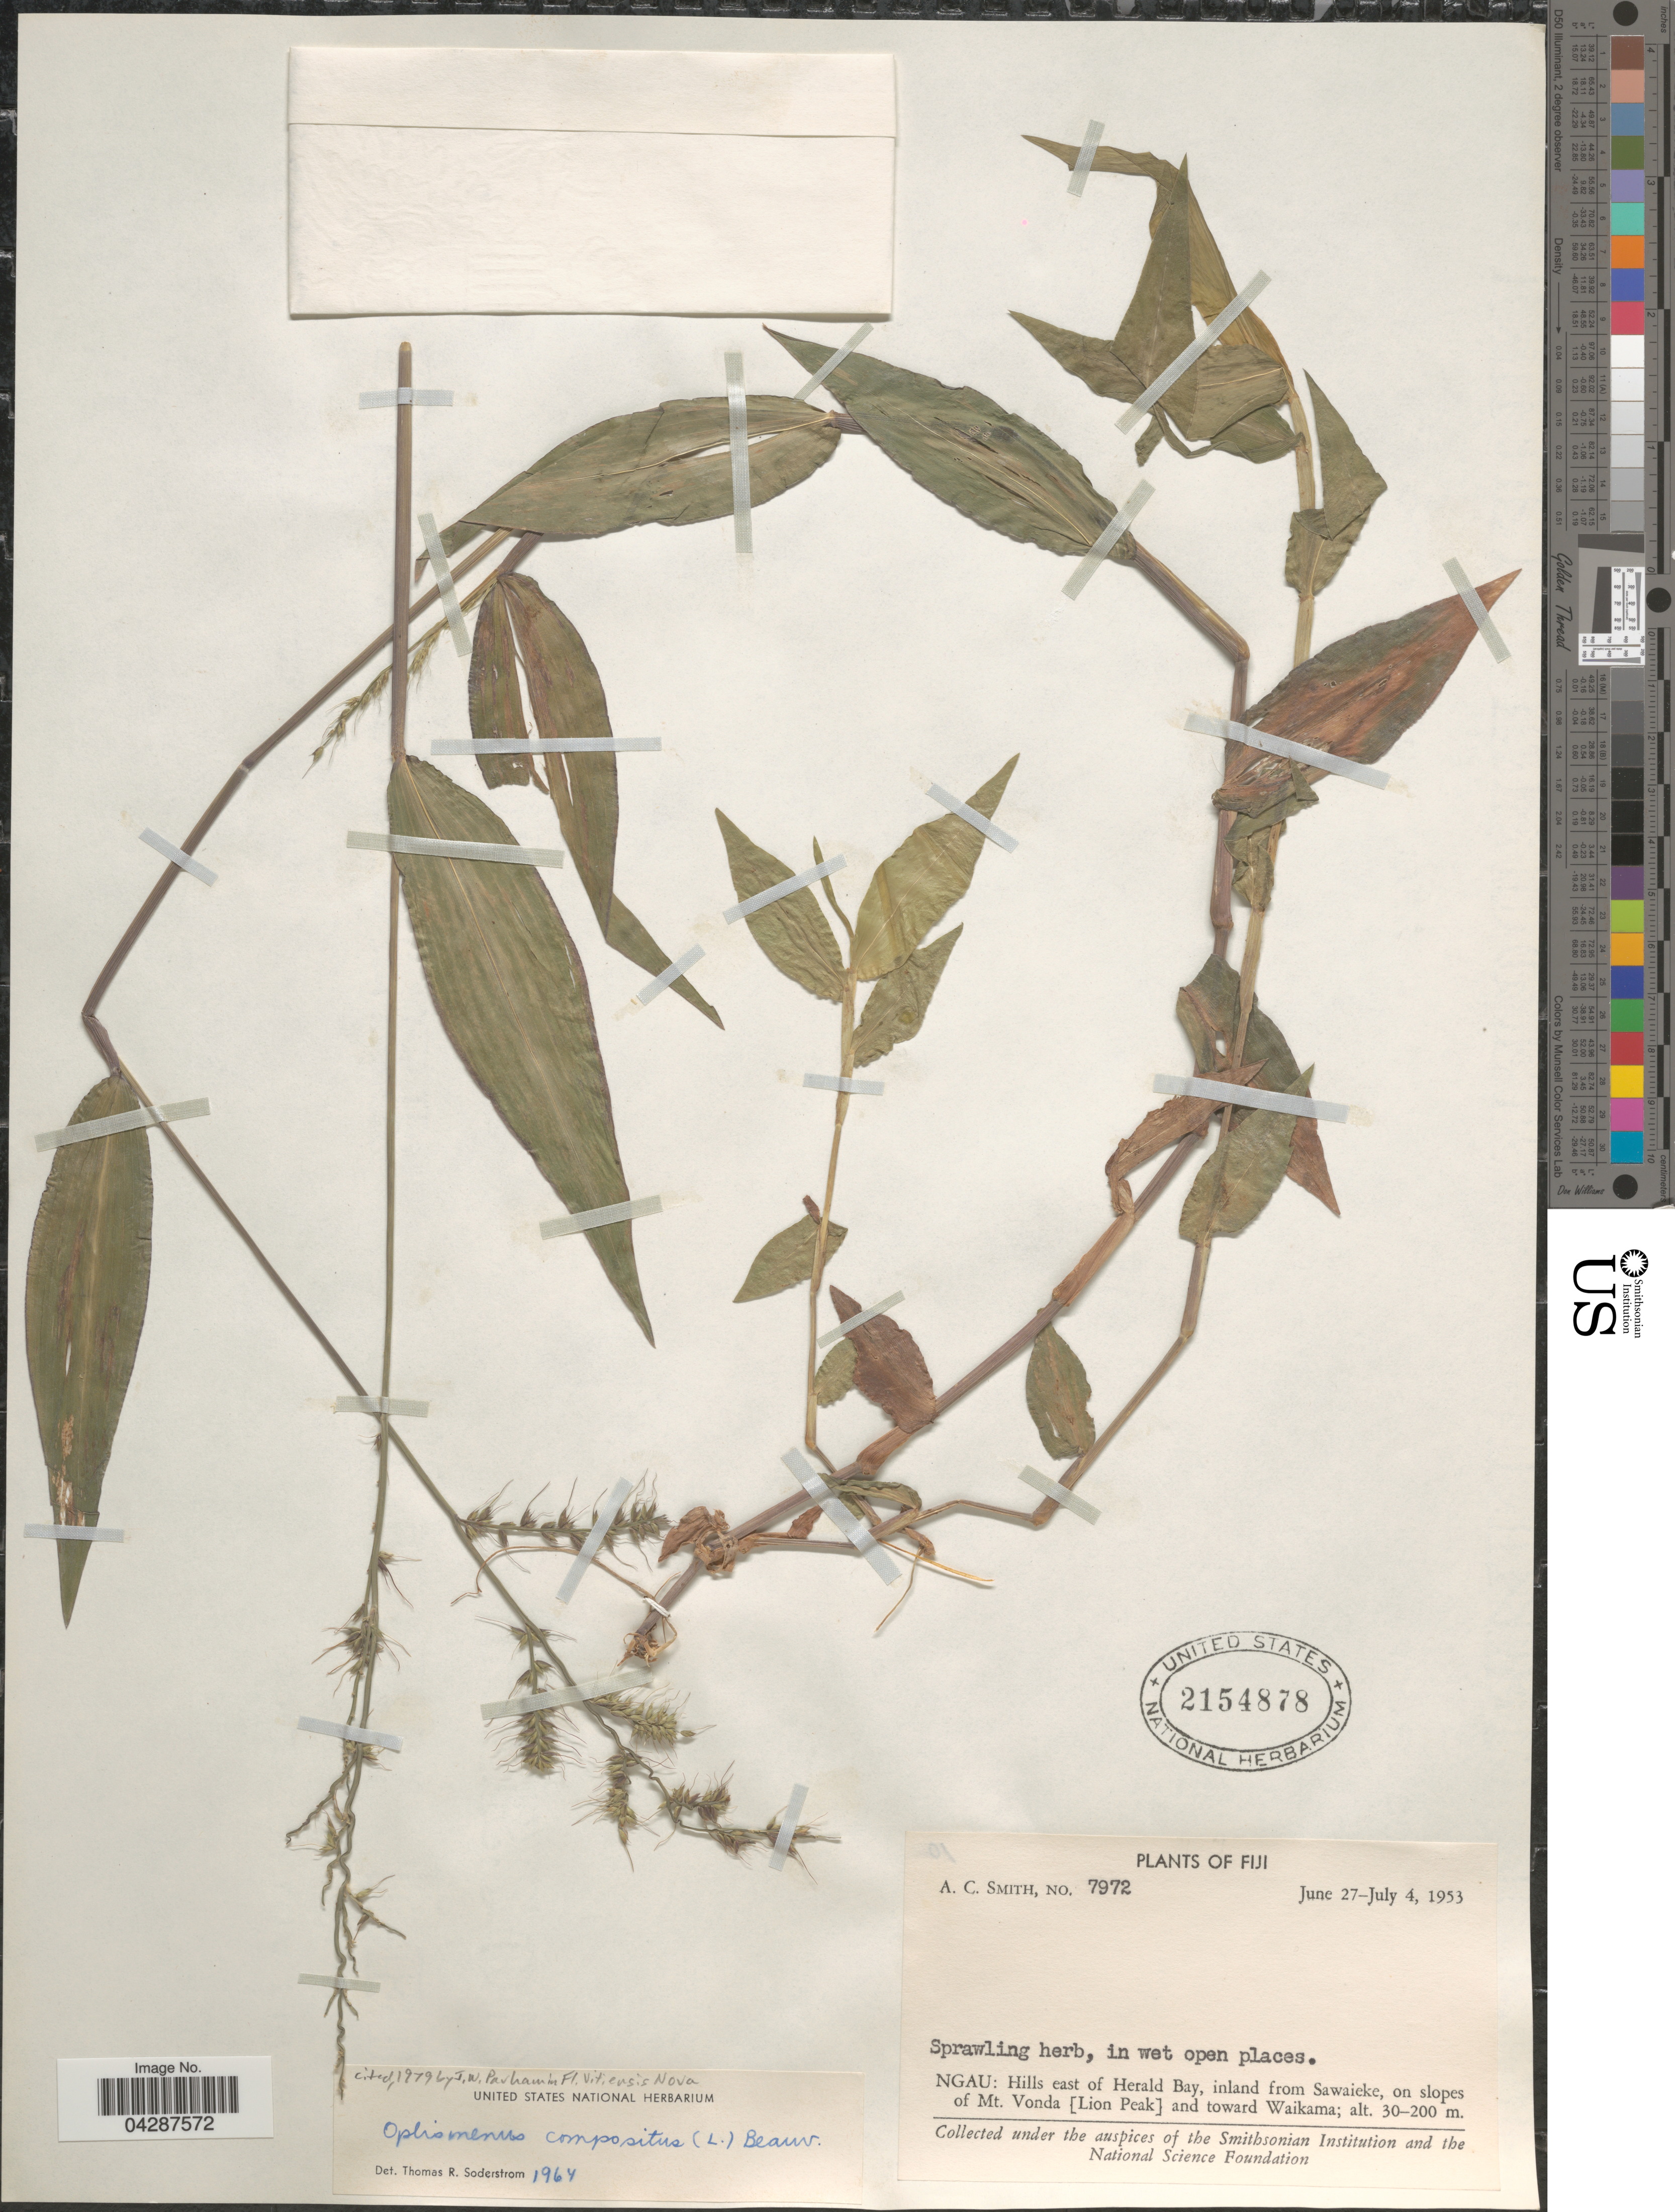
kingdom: Plantae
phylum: Tracheophyta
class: Liliopsida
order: Poales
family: Poaceae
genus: Oplismenus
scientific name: Oplismenus compositus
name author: (L.) P. Beauv.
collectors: A. C. Smith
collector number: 7972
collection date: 1953-06-27/1953-07-04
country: Fiji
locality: Ngau: Hills east of Herald Bay, inland from Sawaieke, on slopes of Mt. Vonda [Lion Peak] and toward Waikama.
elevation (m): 30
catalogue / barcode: US 2154878